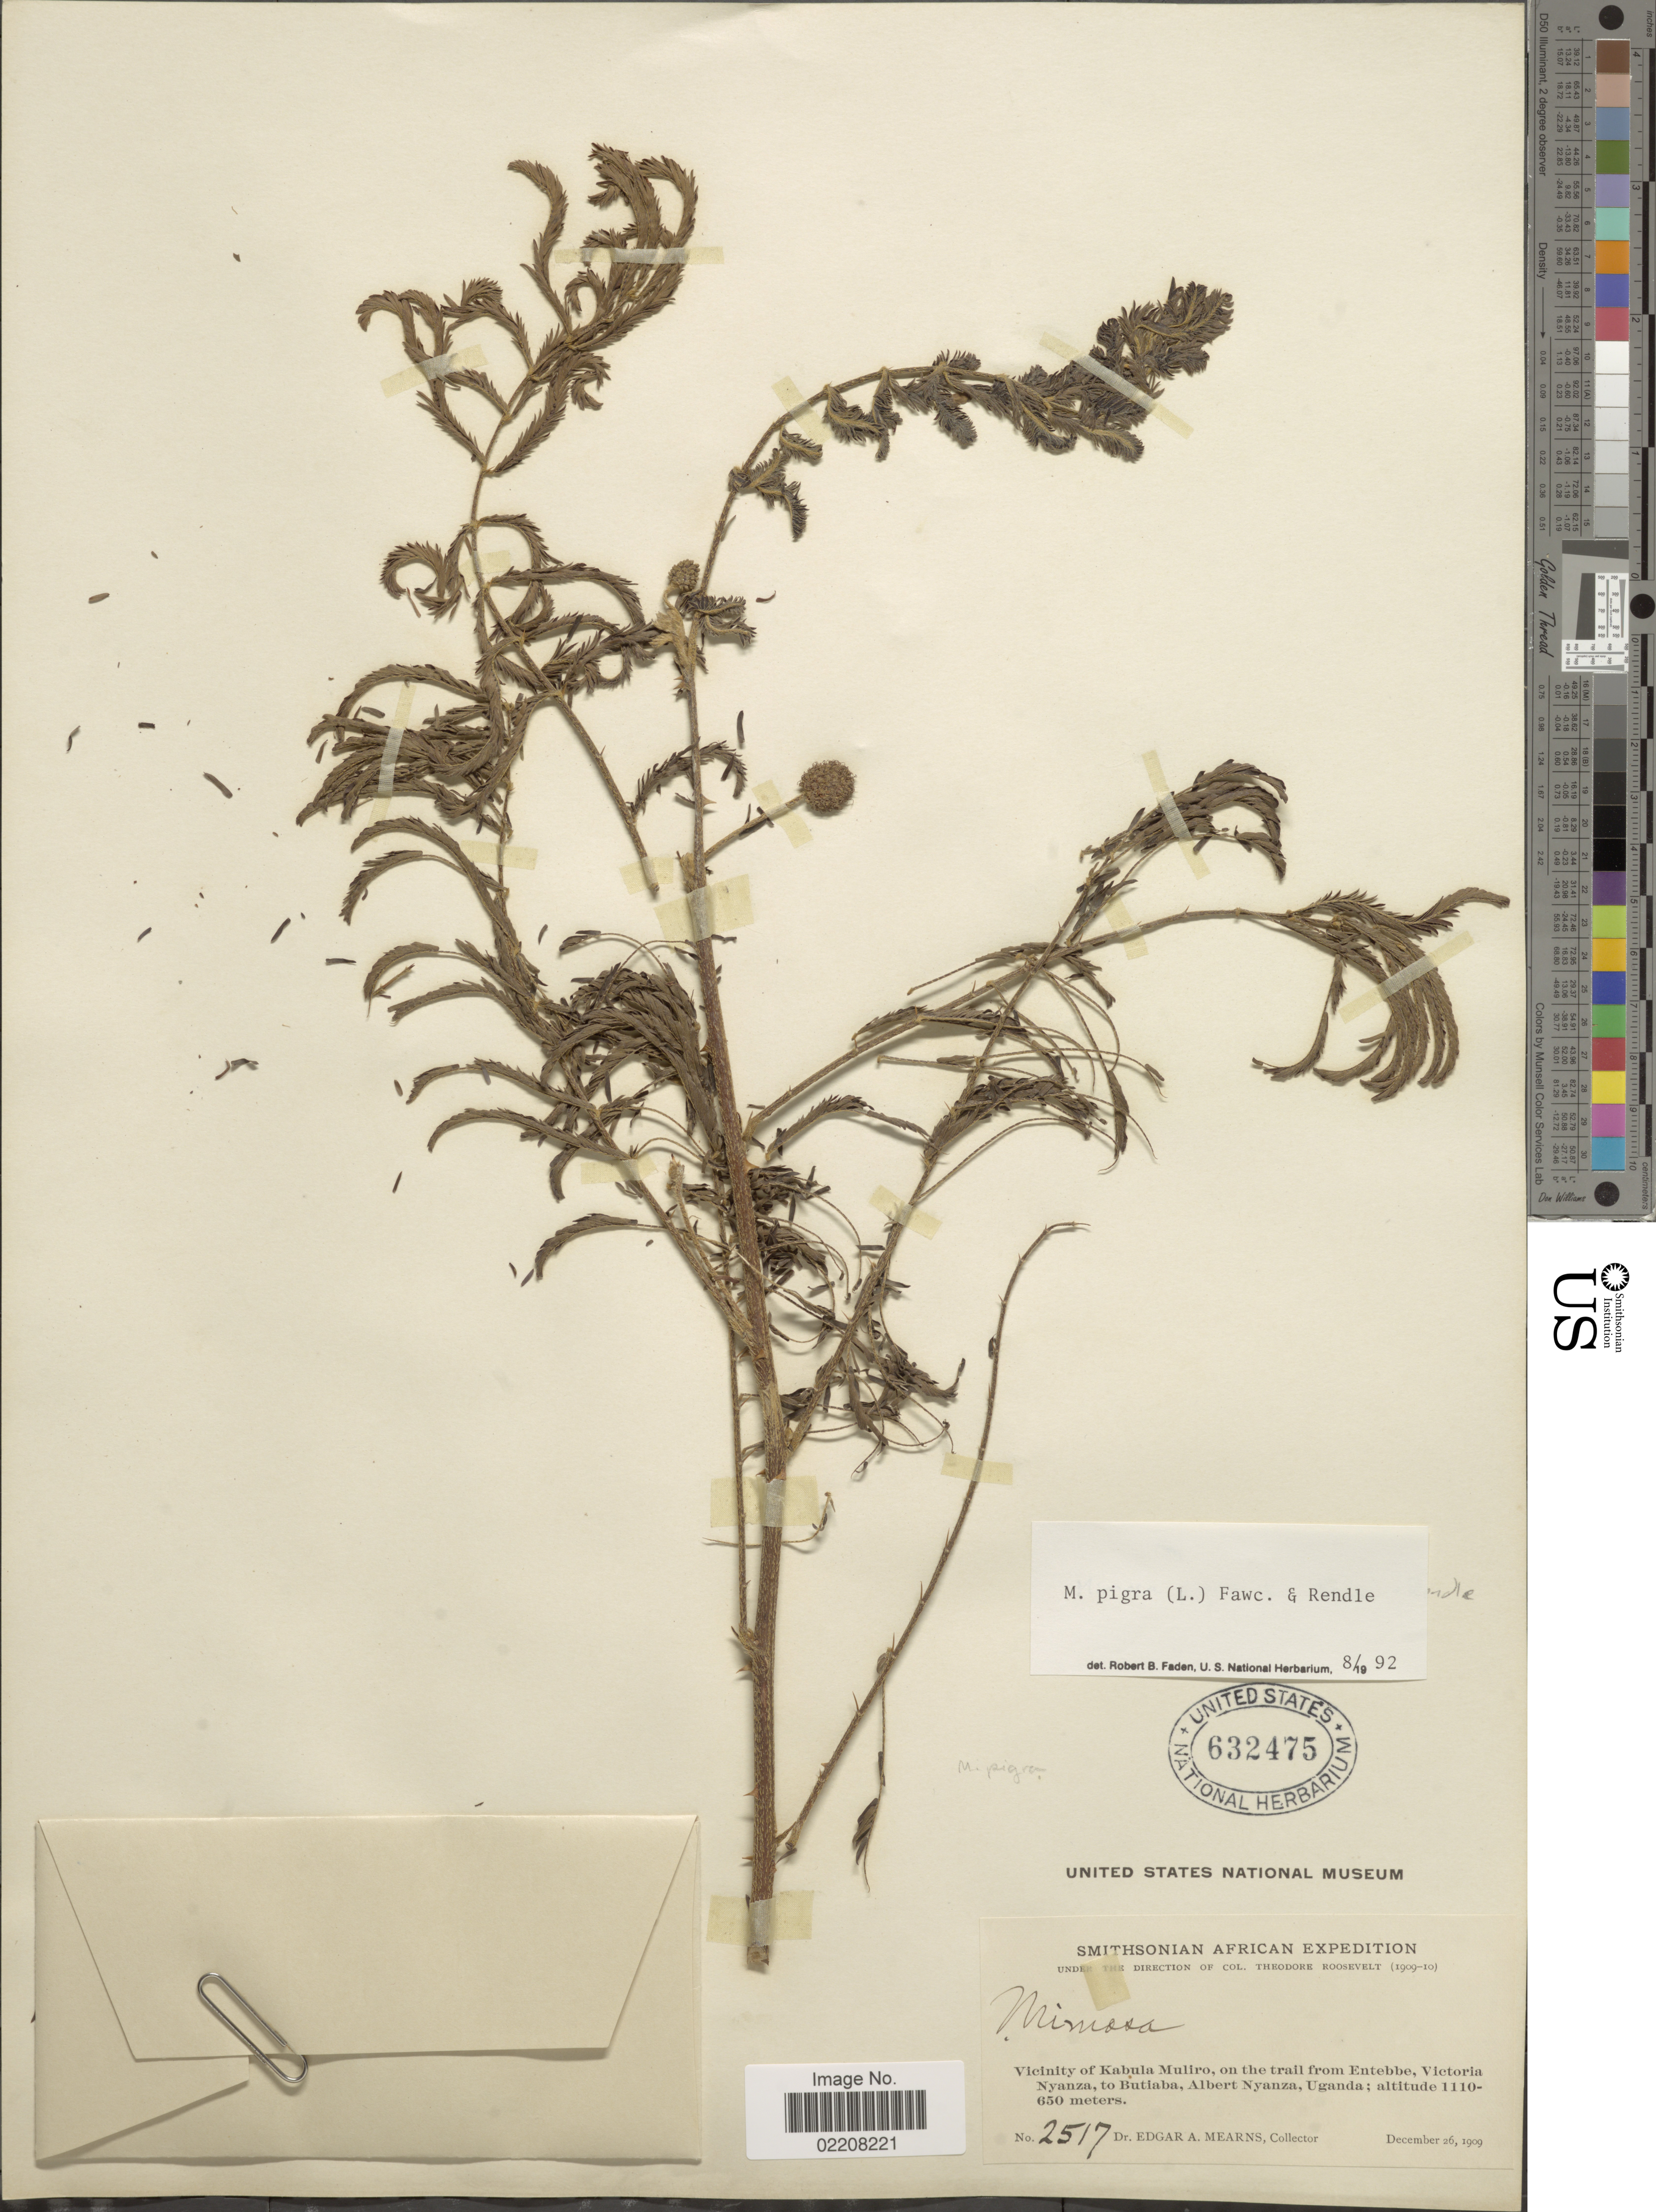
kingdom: Plantae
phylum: Tracheophyta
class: Magnoliopsida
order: Fabales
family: Fabaceae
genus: Mimosa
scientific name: Mimosa pigra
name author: L.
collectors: E. A. Mearns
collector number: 2517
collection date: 1909-12-26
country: Uganda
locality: Vicinity of Kabula Muliro, on the trail from Entebbe, Victoria Nyanza, to Butiaba, Albert Nyanza.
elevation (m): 650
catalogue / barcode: US 632475